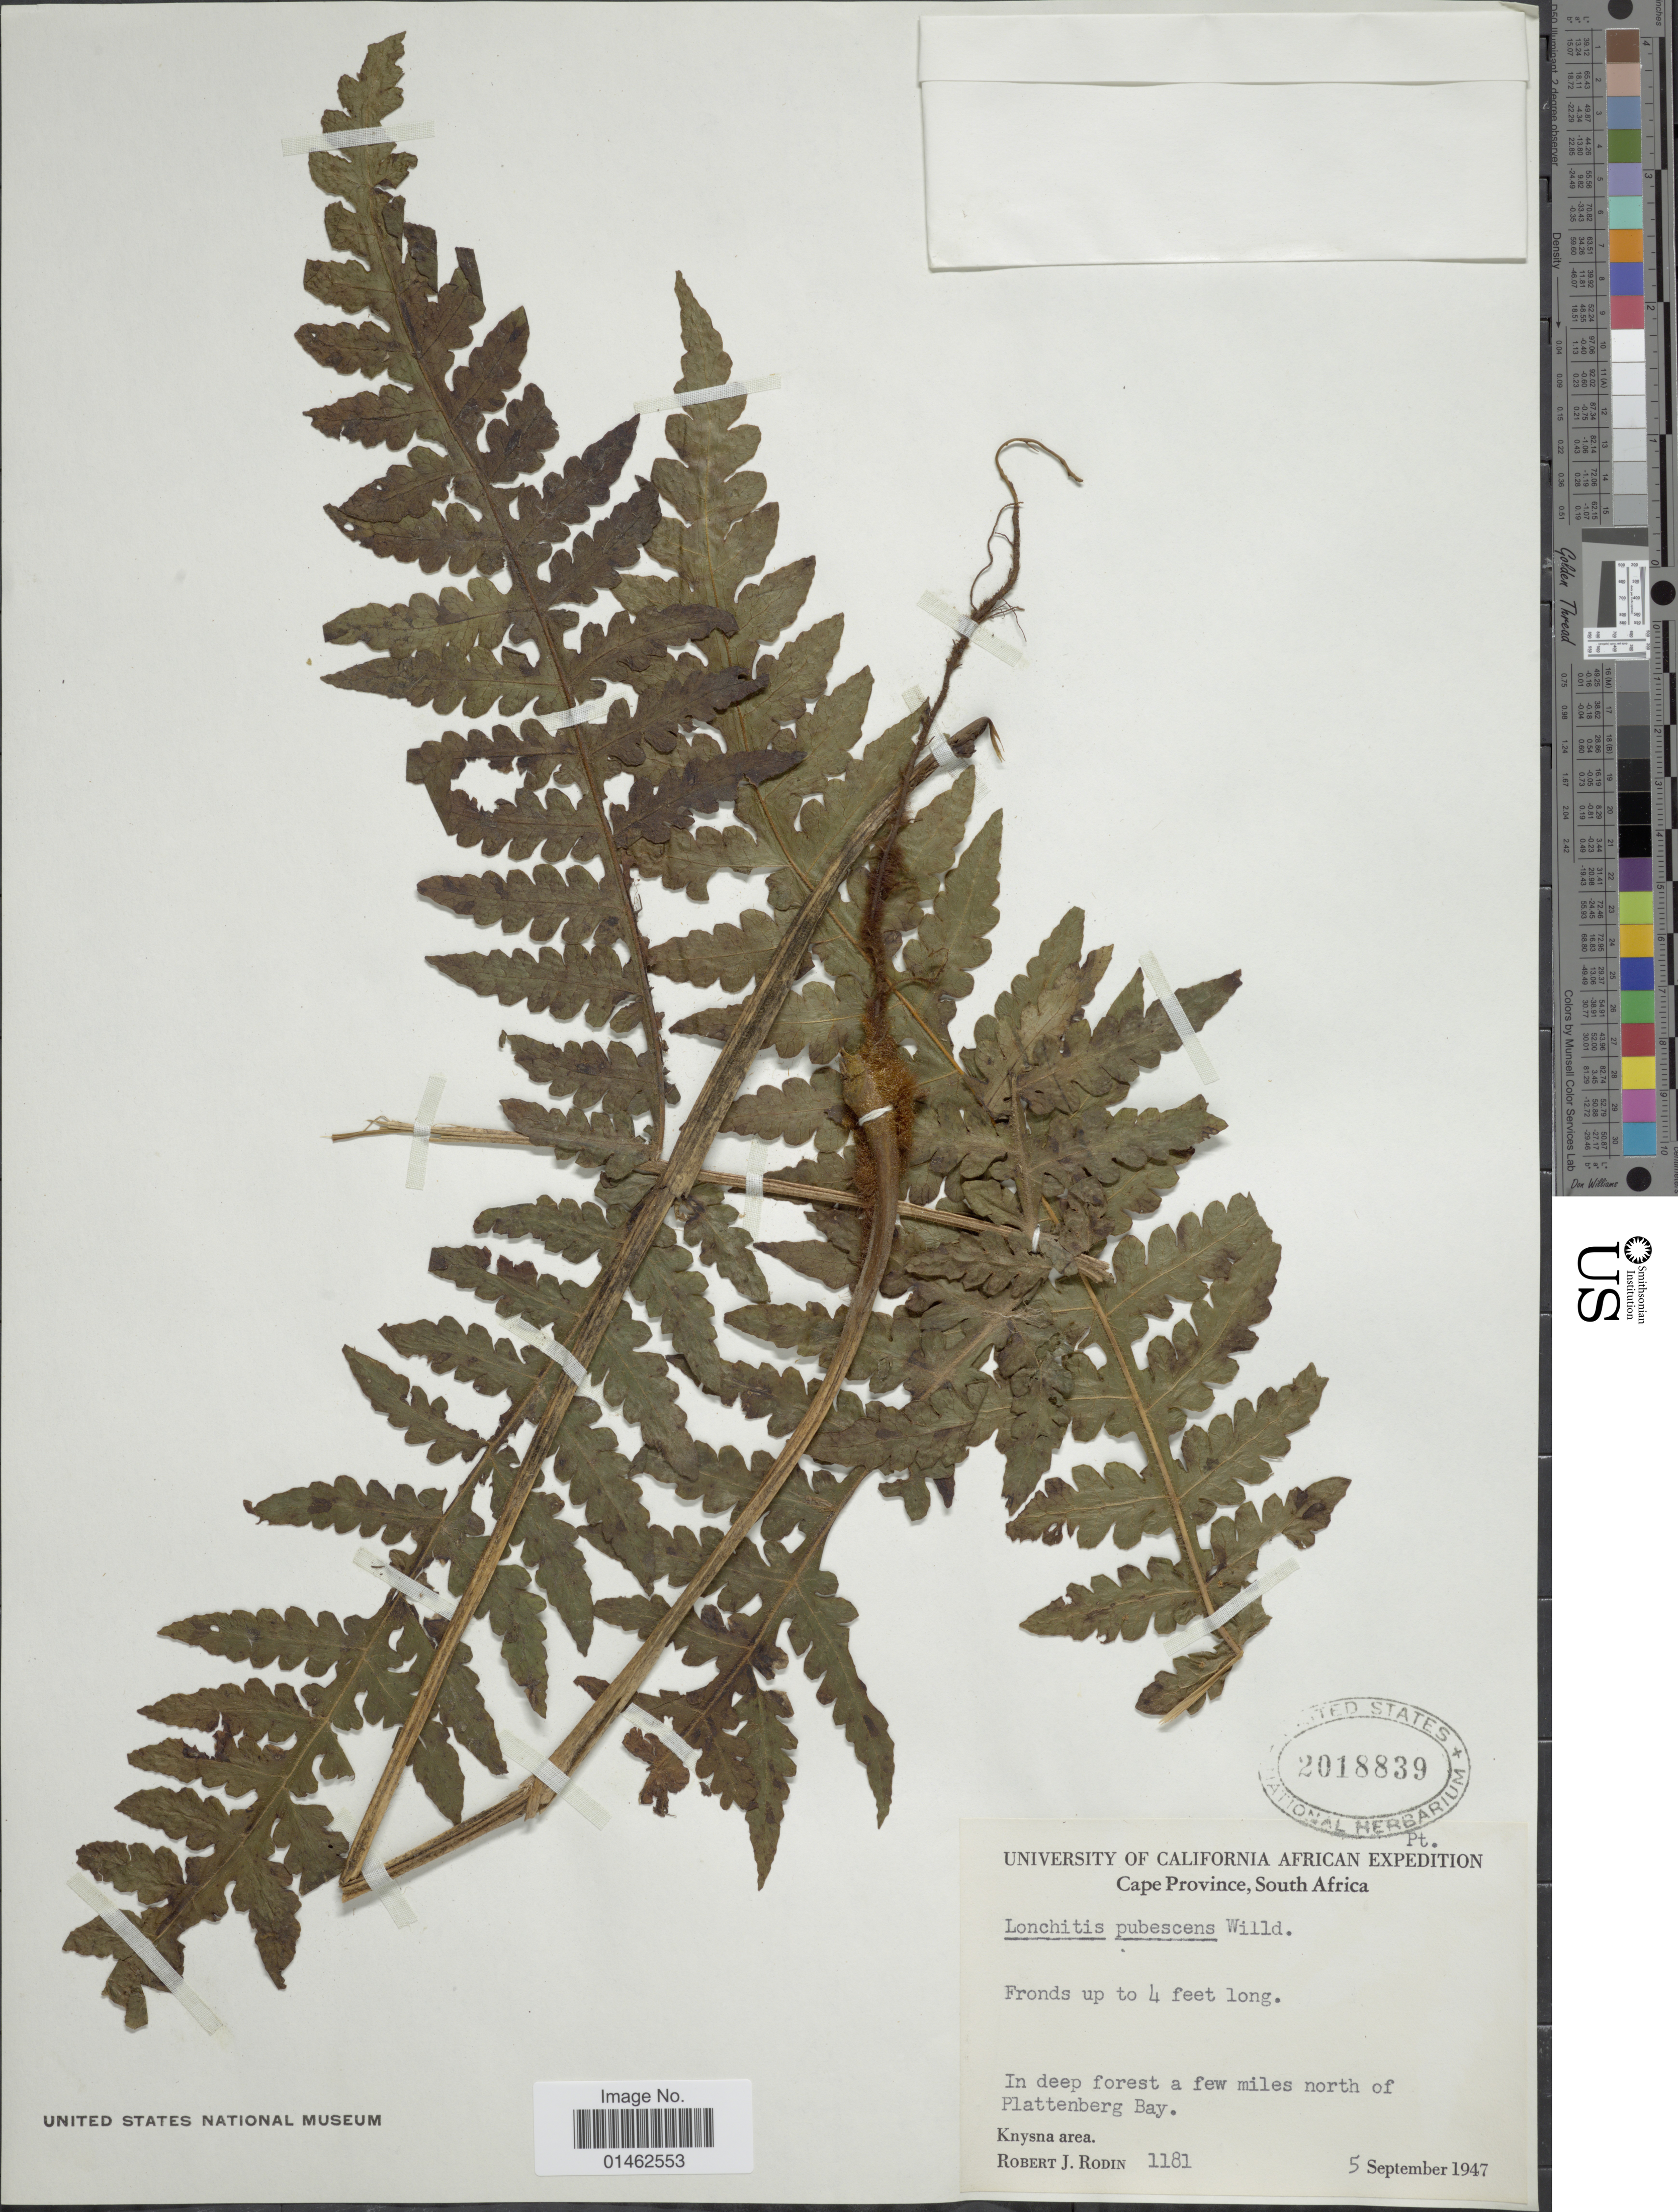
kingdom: Plantae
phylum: Tracheophyta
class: Polypodiopsida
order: Polypodiales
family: Dennstaedtiaceae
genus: Blotiella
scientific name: Blotiella javanica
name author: (Desr.) C.V. Morton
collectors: R. J. Rodin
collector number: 1181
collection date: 1947-09-05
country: South Africa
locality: Cape Province, In deep forest a few miles north of Plattenberg Bay, Knysna area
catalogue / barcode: US 2018839